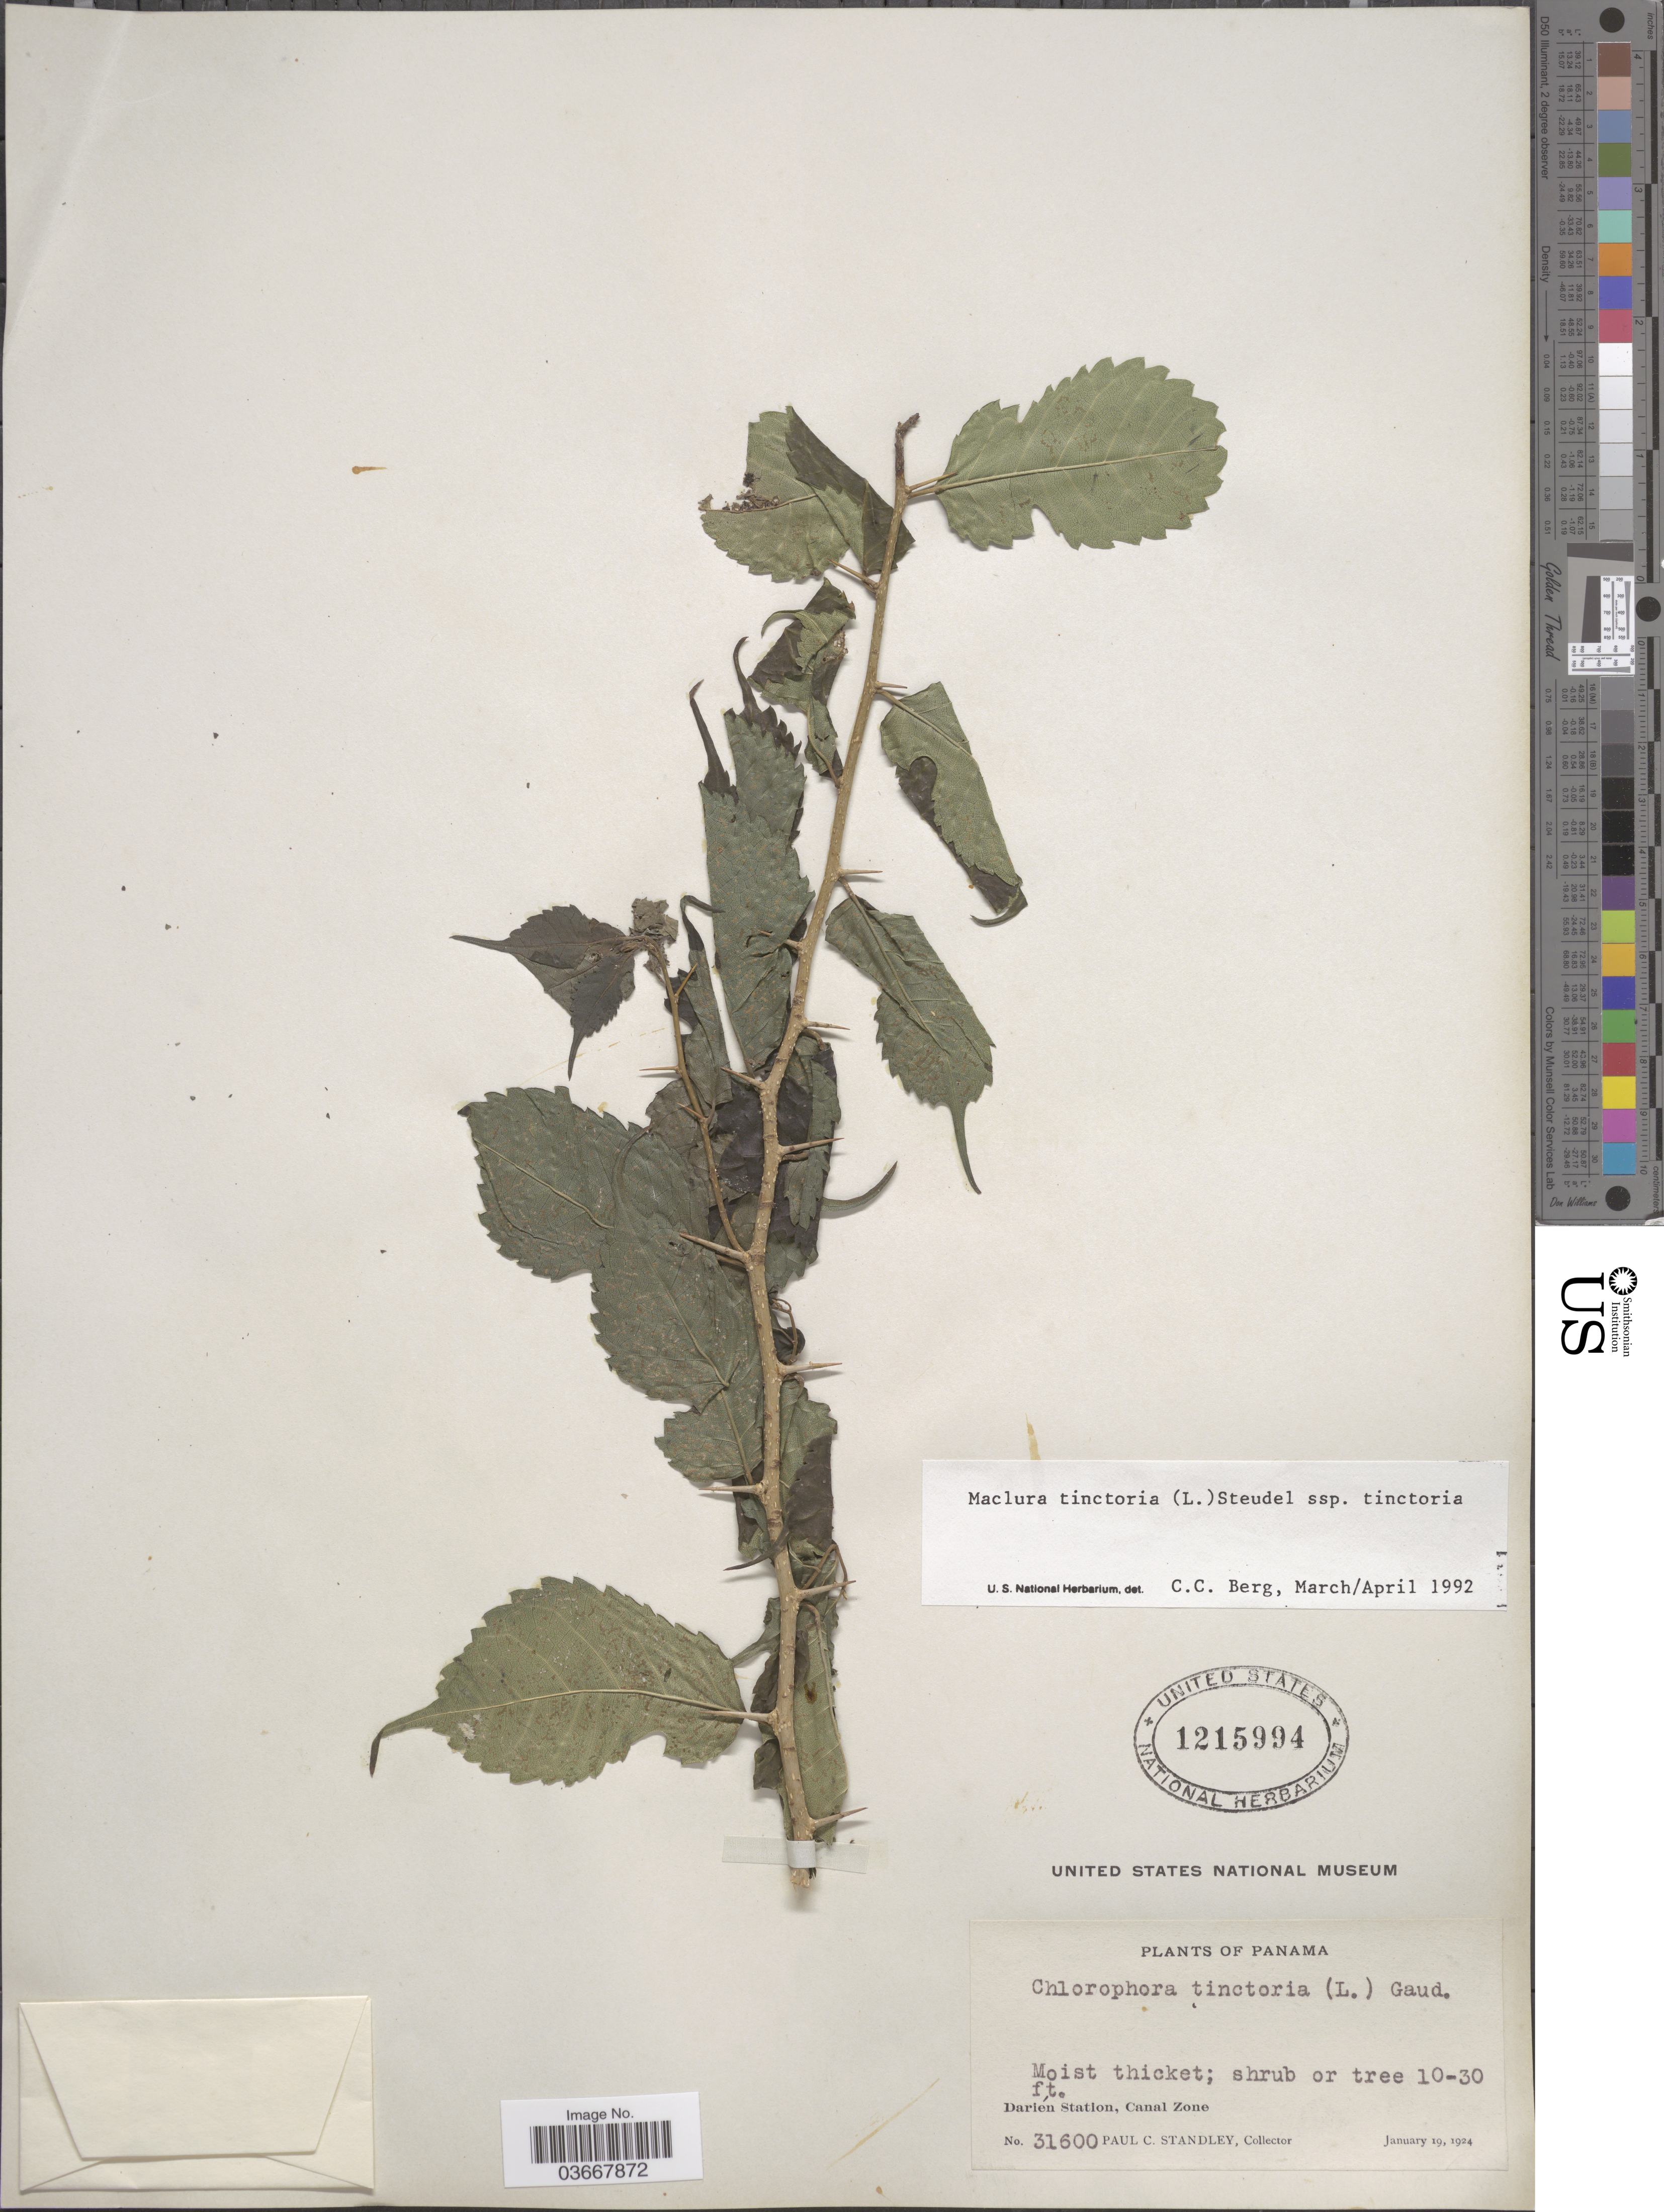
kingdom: Plantae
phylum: Tracheophyta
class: Magnoliopsida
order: Rosales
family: Moraceae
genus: Maclura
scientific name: Maclura tinctoria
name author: (L.) D. Don ex Steud.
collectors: P. C. Standley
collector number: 31600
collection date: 1924-01-19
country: Panama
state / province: Darien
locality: Darien Station, Canal Zone.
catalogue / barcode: US 1215994